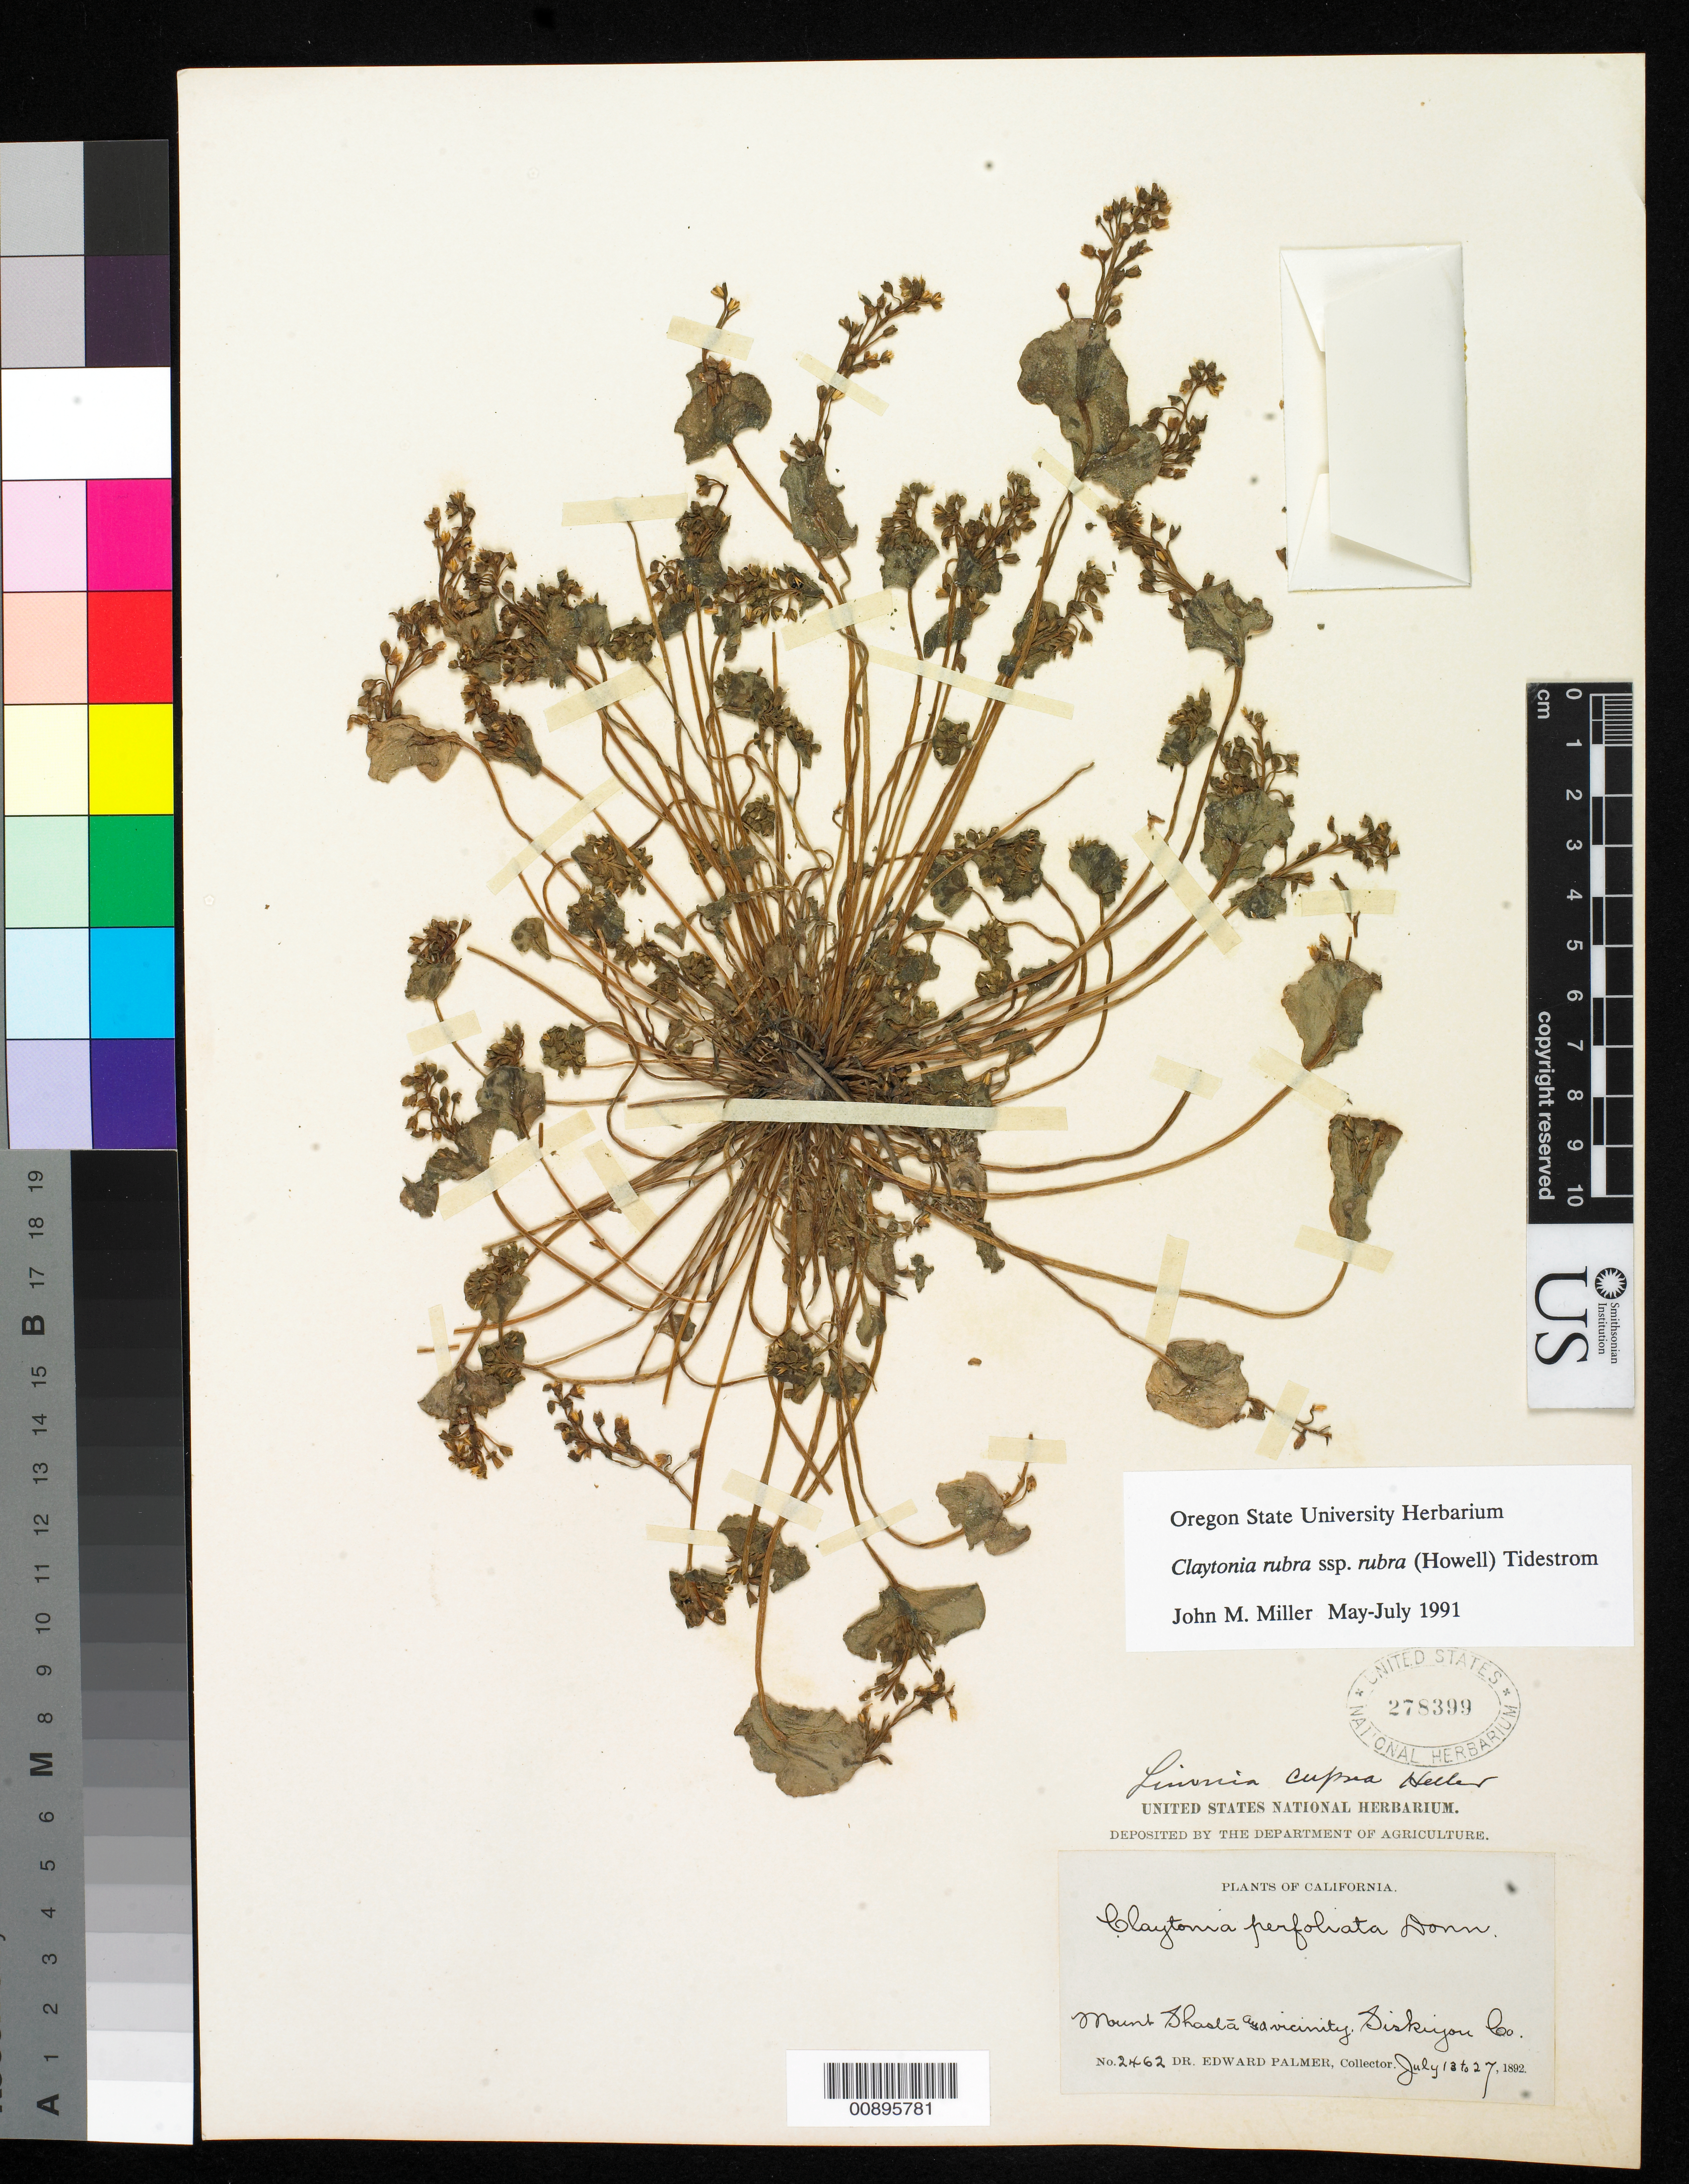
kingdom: Plantae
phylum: Tracheophyta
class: Magnoliopsida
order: Caryophyllales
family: Montiaceae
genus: Claytonia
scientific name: Claytonia rubra subsp. rubra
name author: (Howell) Tidestr.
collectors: E. Palmer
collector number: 2462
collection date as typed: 13 Jul 1892 to 27 Jul 1892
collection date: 1892-07-13/1892-07-27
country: United States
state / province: California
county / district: Siskiyou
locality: Mount Shasta and vicinity, Siskiyou County, California.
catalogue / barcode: US 278399